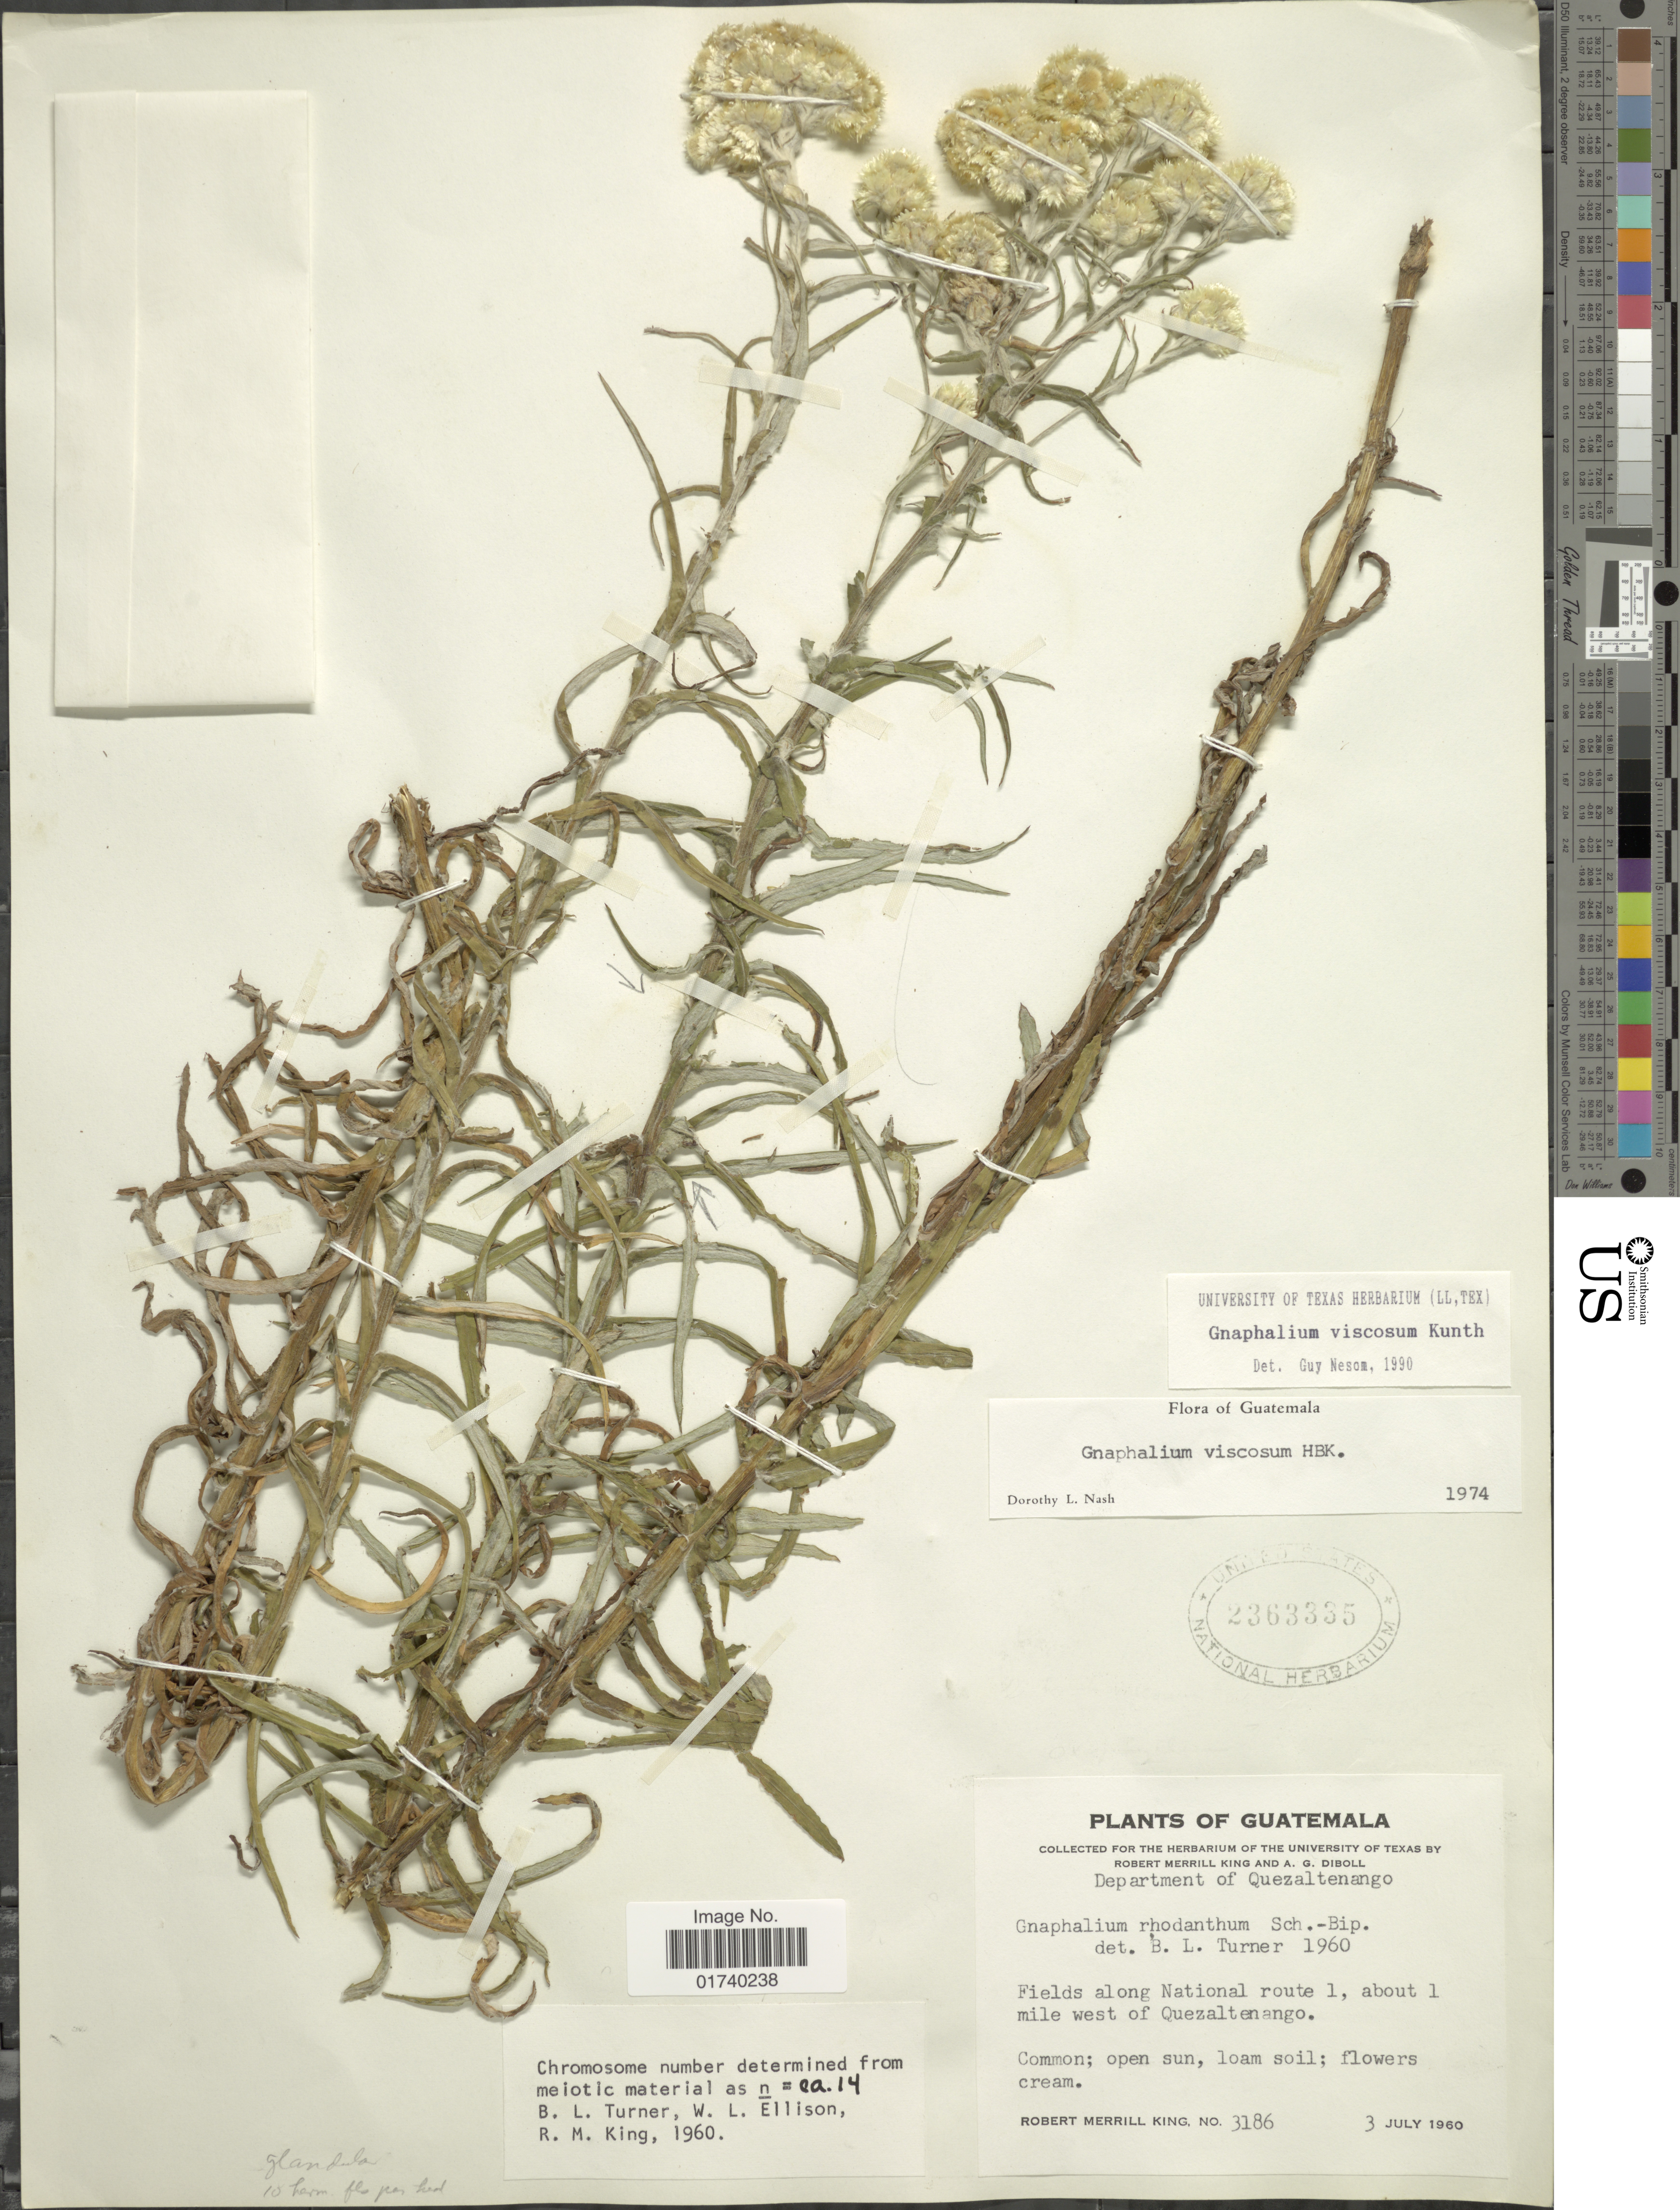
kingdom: Plantae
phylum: Tracheophyta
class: Magnoliopsida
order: Asterales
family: Asteraceae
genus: Pseudognaphalium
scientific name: Pseudognaphalium viscosum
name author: (Kunth) Anderb.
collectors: R. M. King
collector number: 3186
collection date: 1960-07-03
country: Guatemala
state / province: Quetzaltenango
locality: Department of Quezaltenango, Fields along National route 1, about 1 miles west of Quezaltenango.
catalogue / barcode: US 2363335